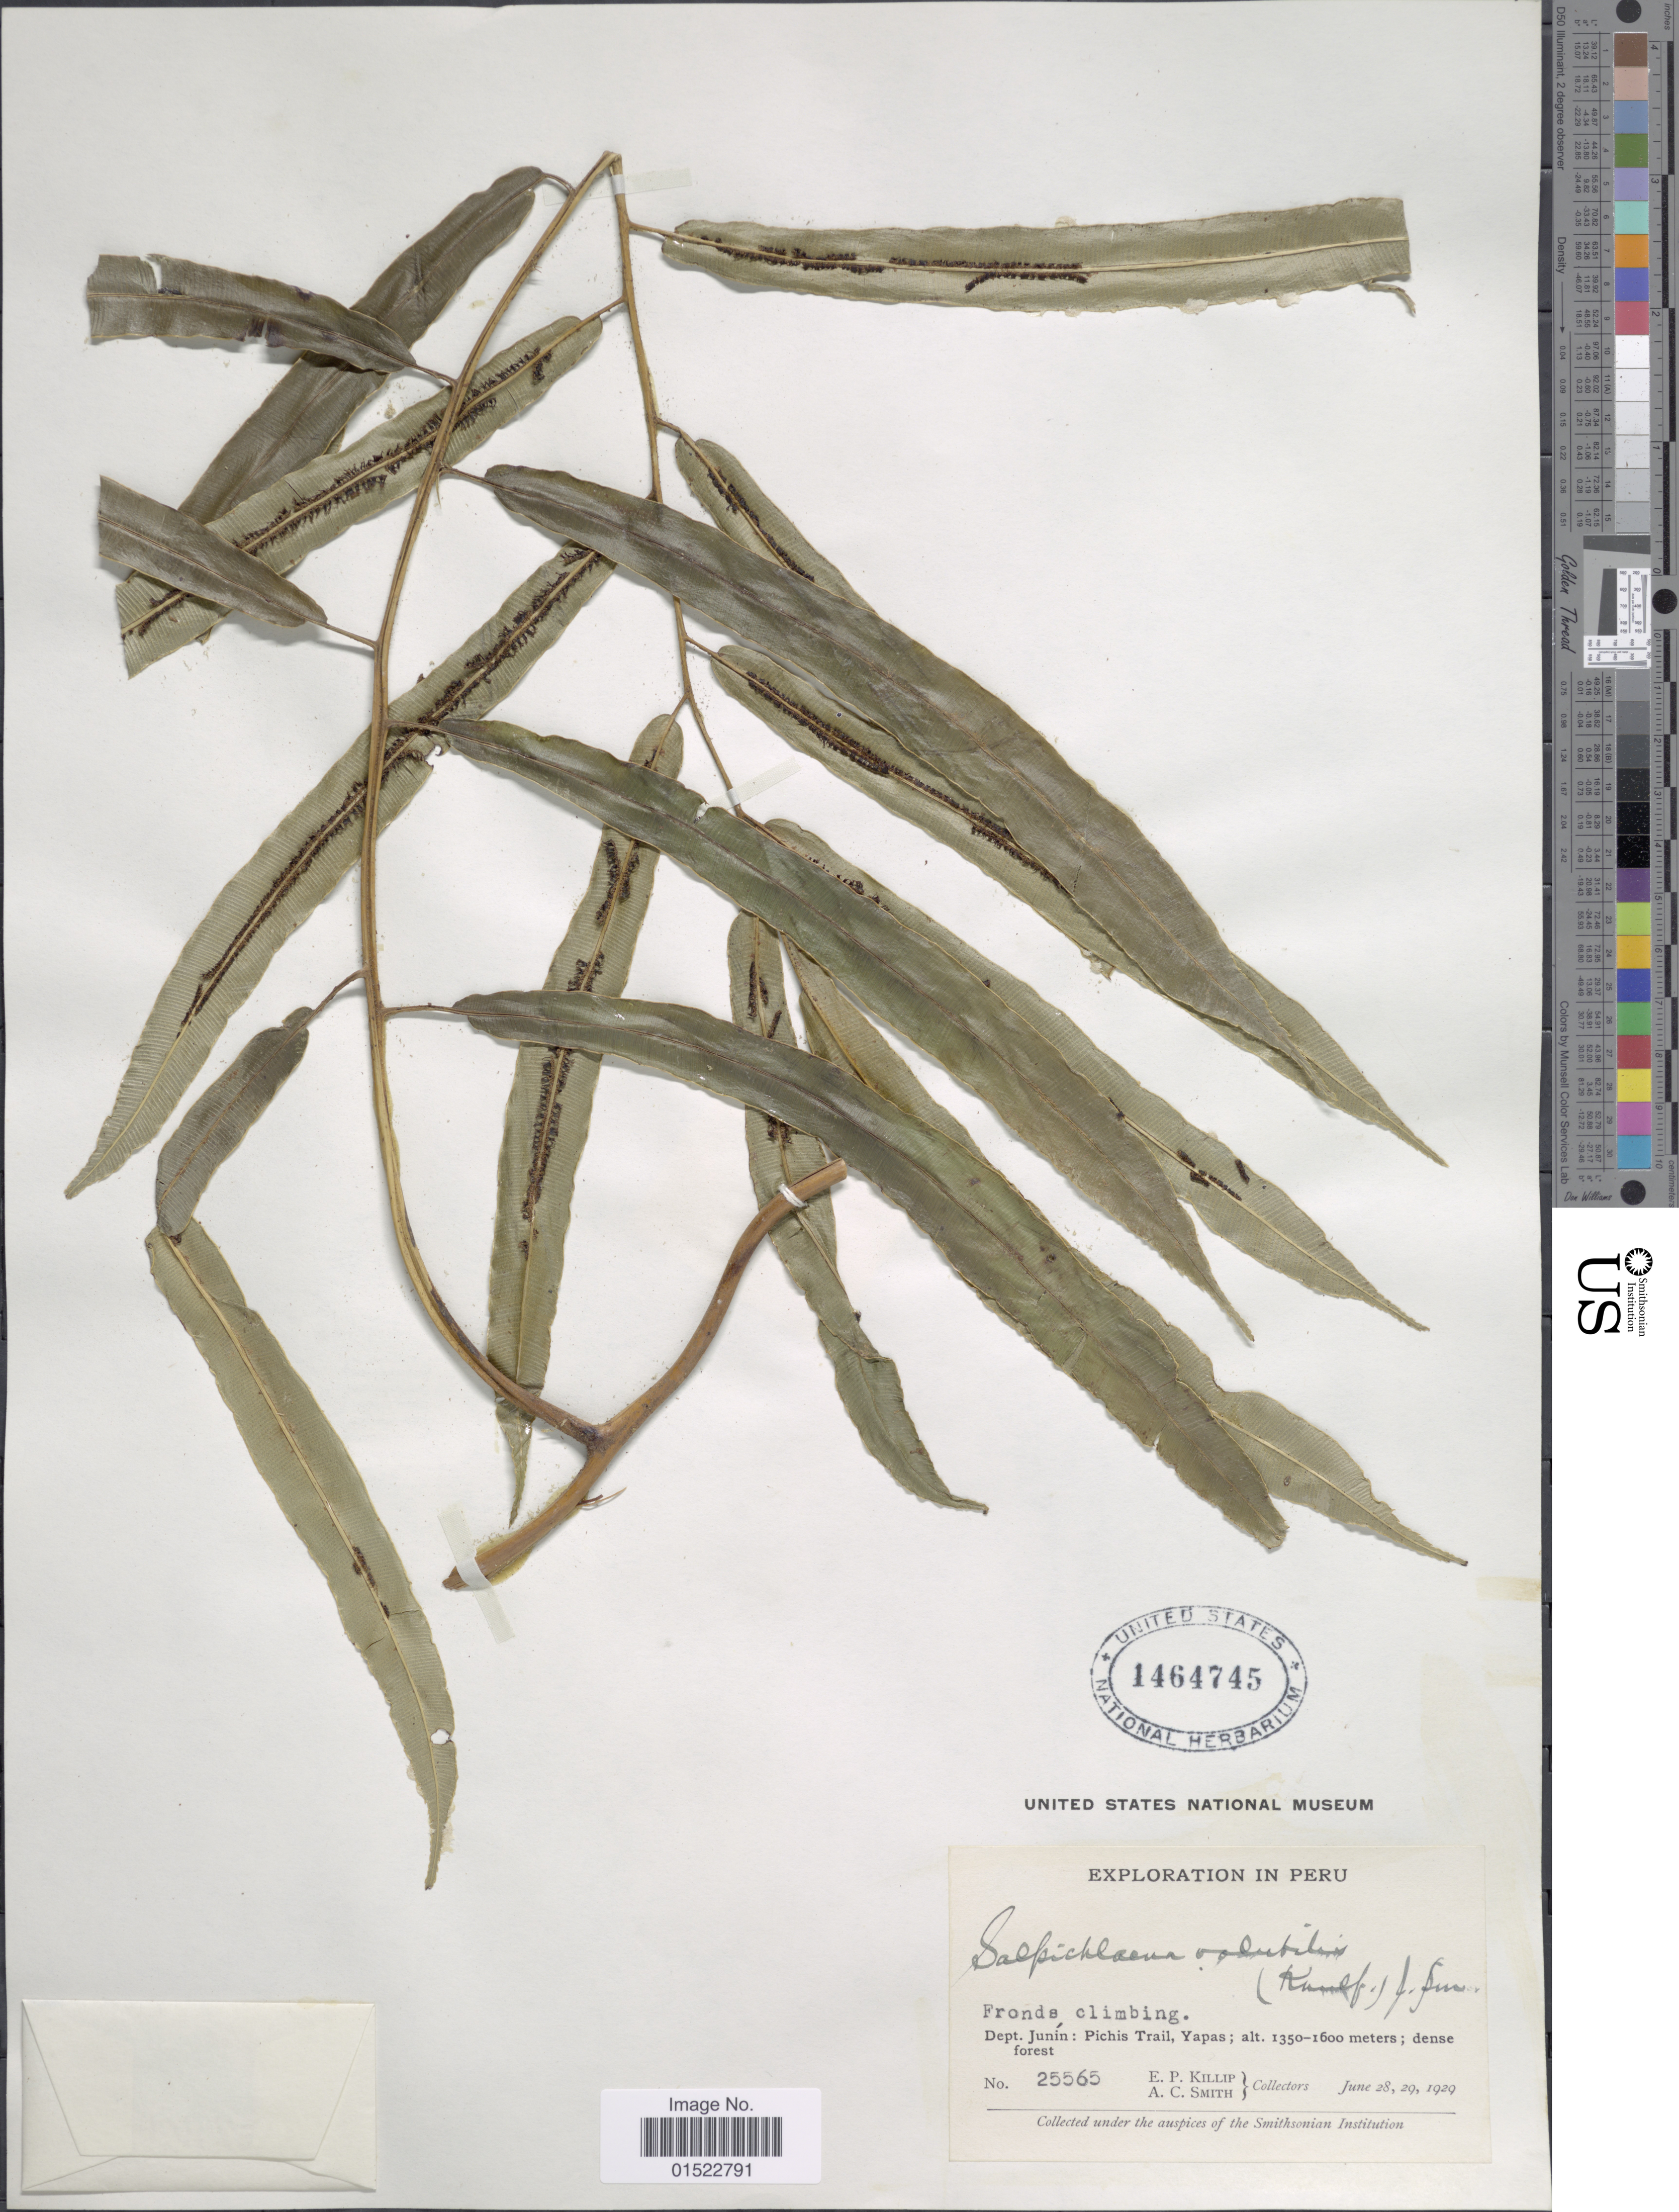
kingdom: Plantae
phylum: Tracheophyta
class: Polypodiopsida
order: Polypodiales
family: Blechnaceae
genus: Salpichlaena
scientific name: Salpichlaena volubilis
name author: (Kaulf.) J. Sm.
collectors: E. P. Killip & A. C. Smith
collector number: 25565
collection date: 1929-06-28/1929-06-29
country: Peru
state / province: Junín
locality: Dept. Junin: Pichis Trail, Yaspas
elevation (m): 1350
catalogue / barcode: US 1454745